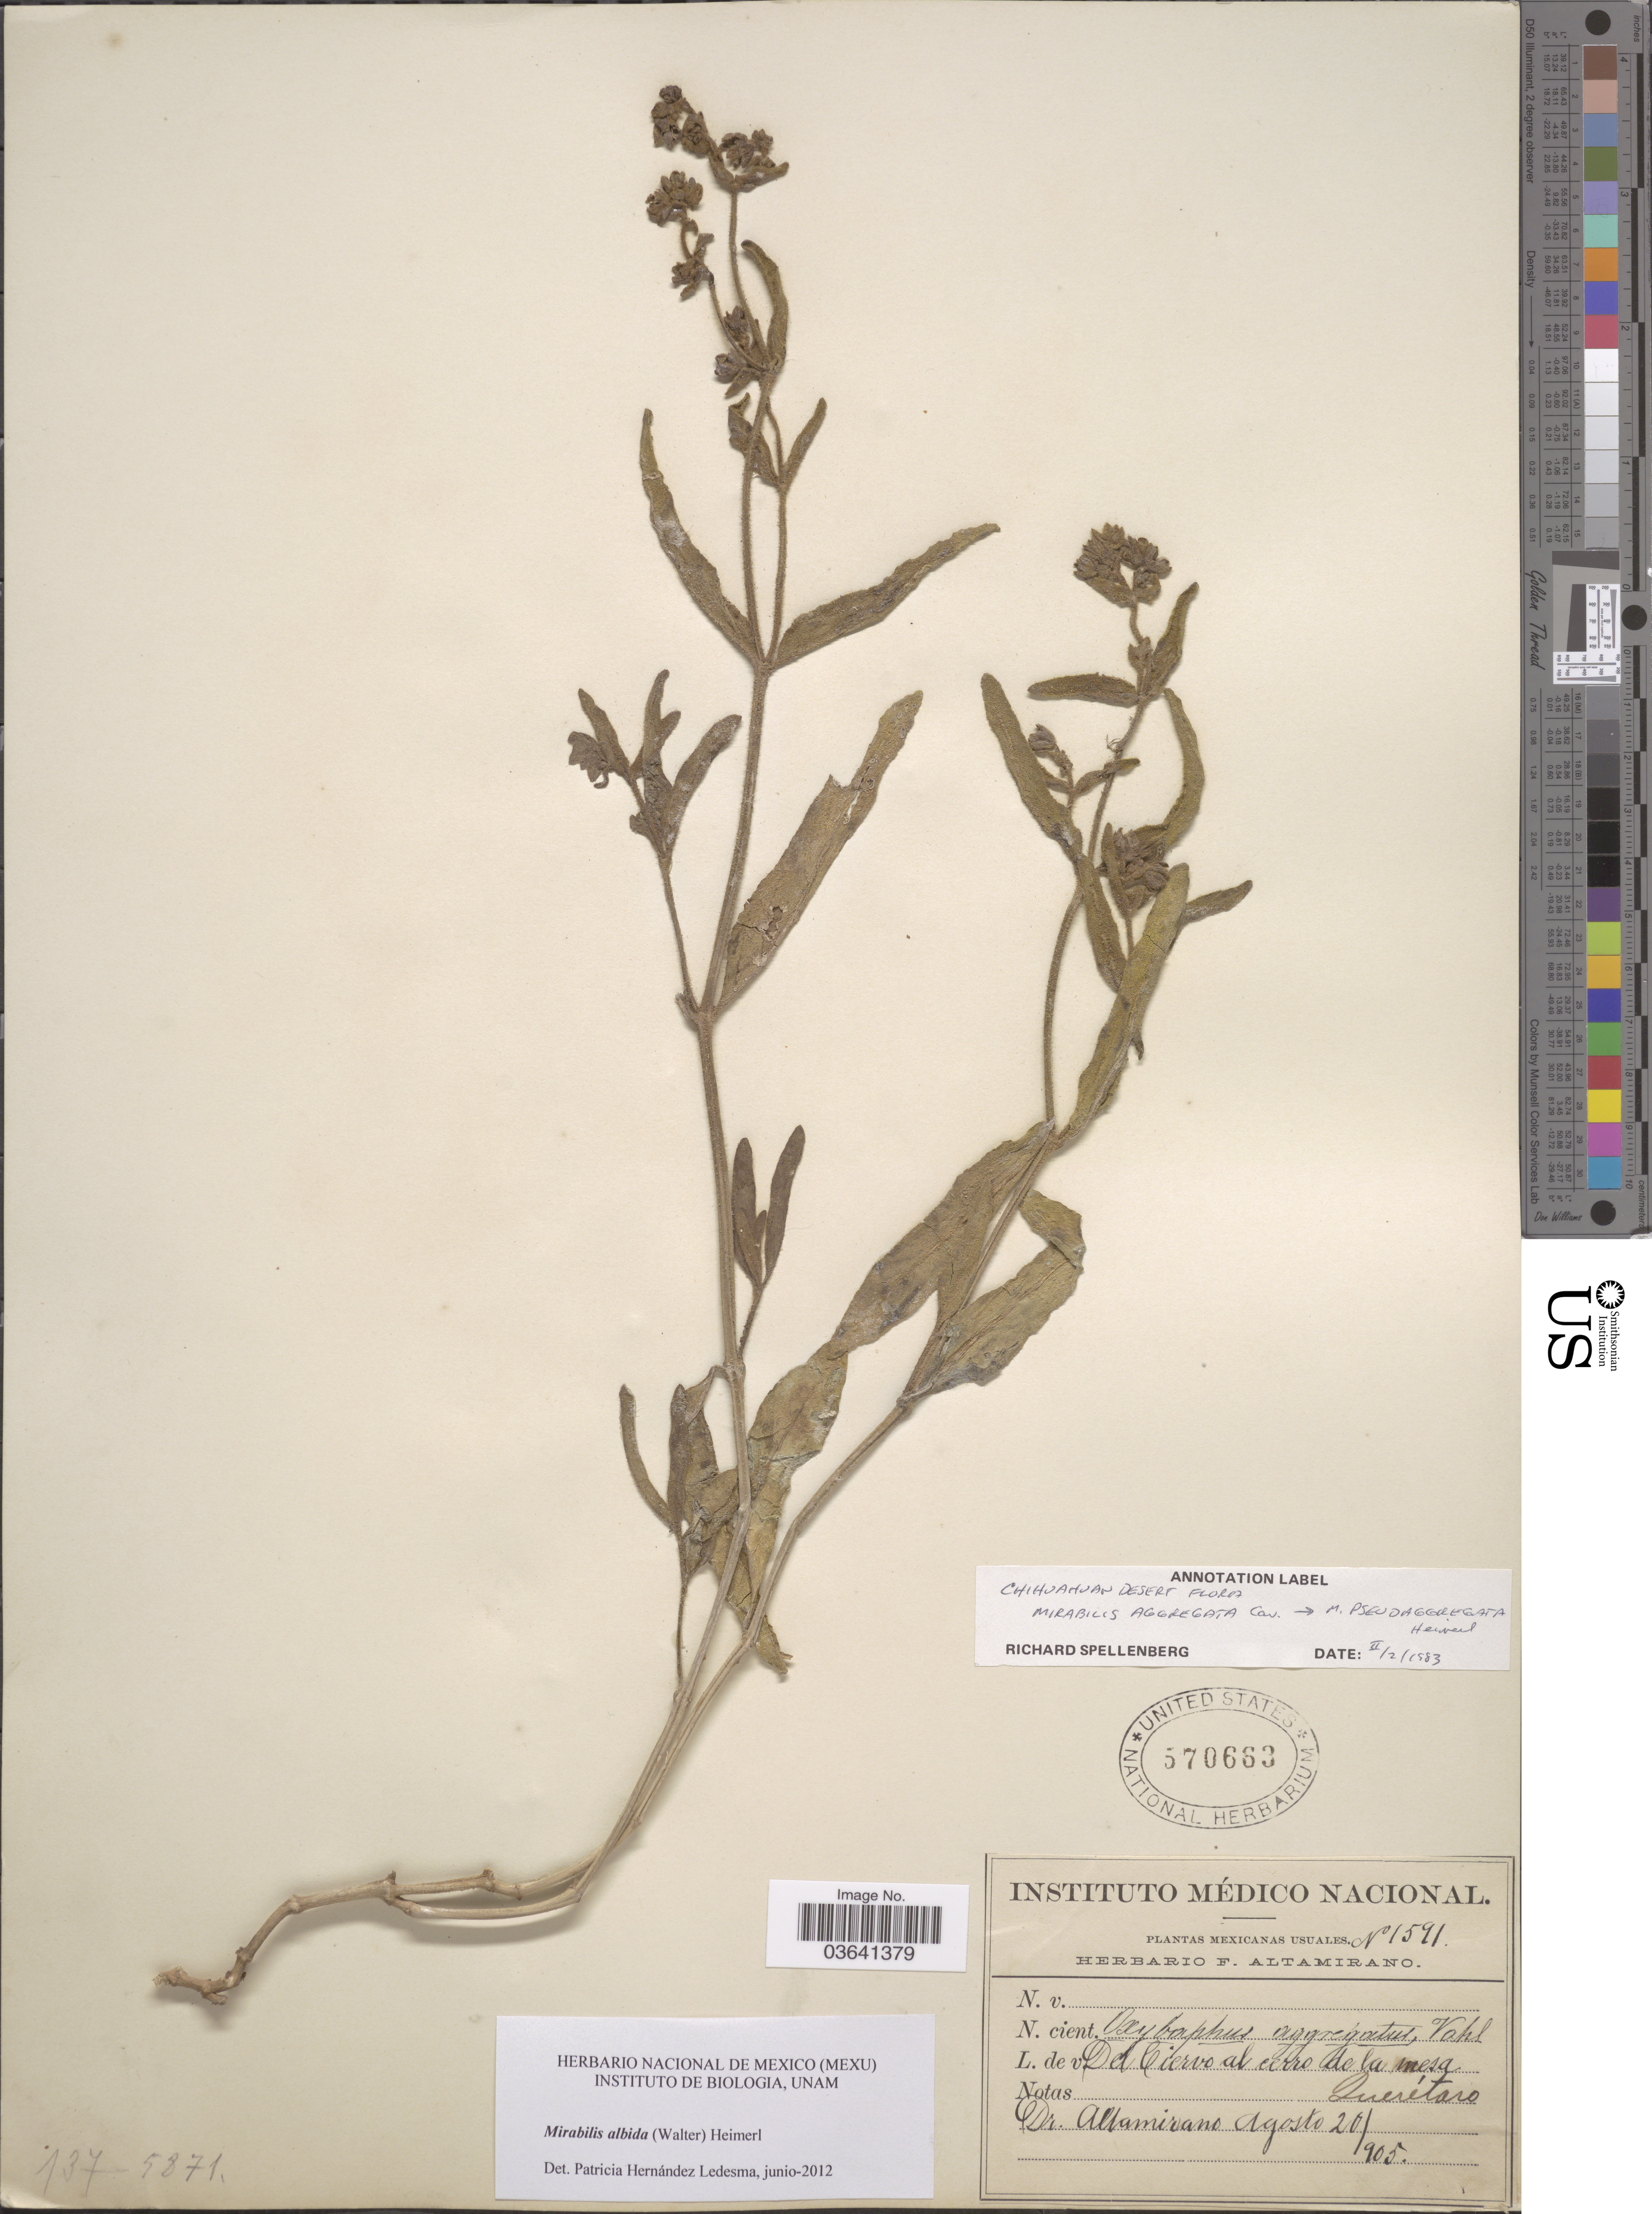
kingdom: Plantae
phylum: Tracheophyta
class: Magnoliopsida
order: Caryophyllales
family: Nyctaginaceae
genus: Mirabilis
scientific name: Mirabilis albida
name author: (Walter) Heimerl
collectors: F. Altamirano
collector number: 1591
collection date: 1905-08-20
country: Mexico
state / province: Querétaro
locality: Mexicanas Usuales. Del Cierro al cerro de la mesa.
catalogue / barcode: US 570663